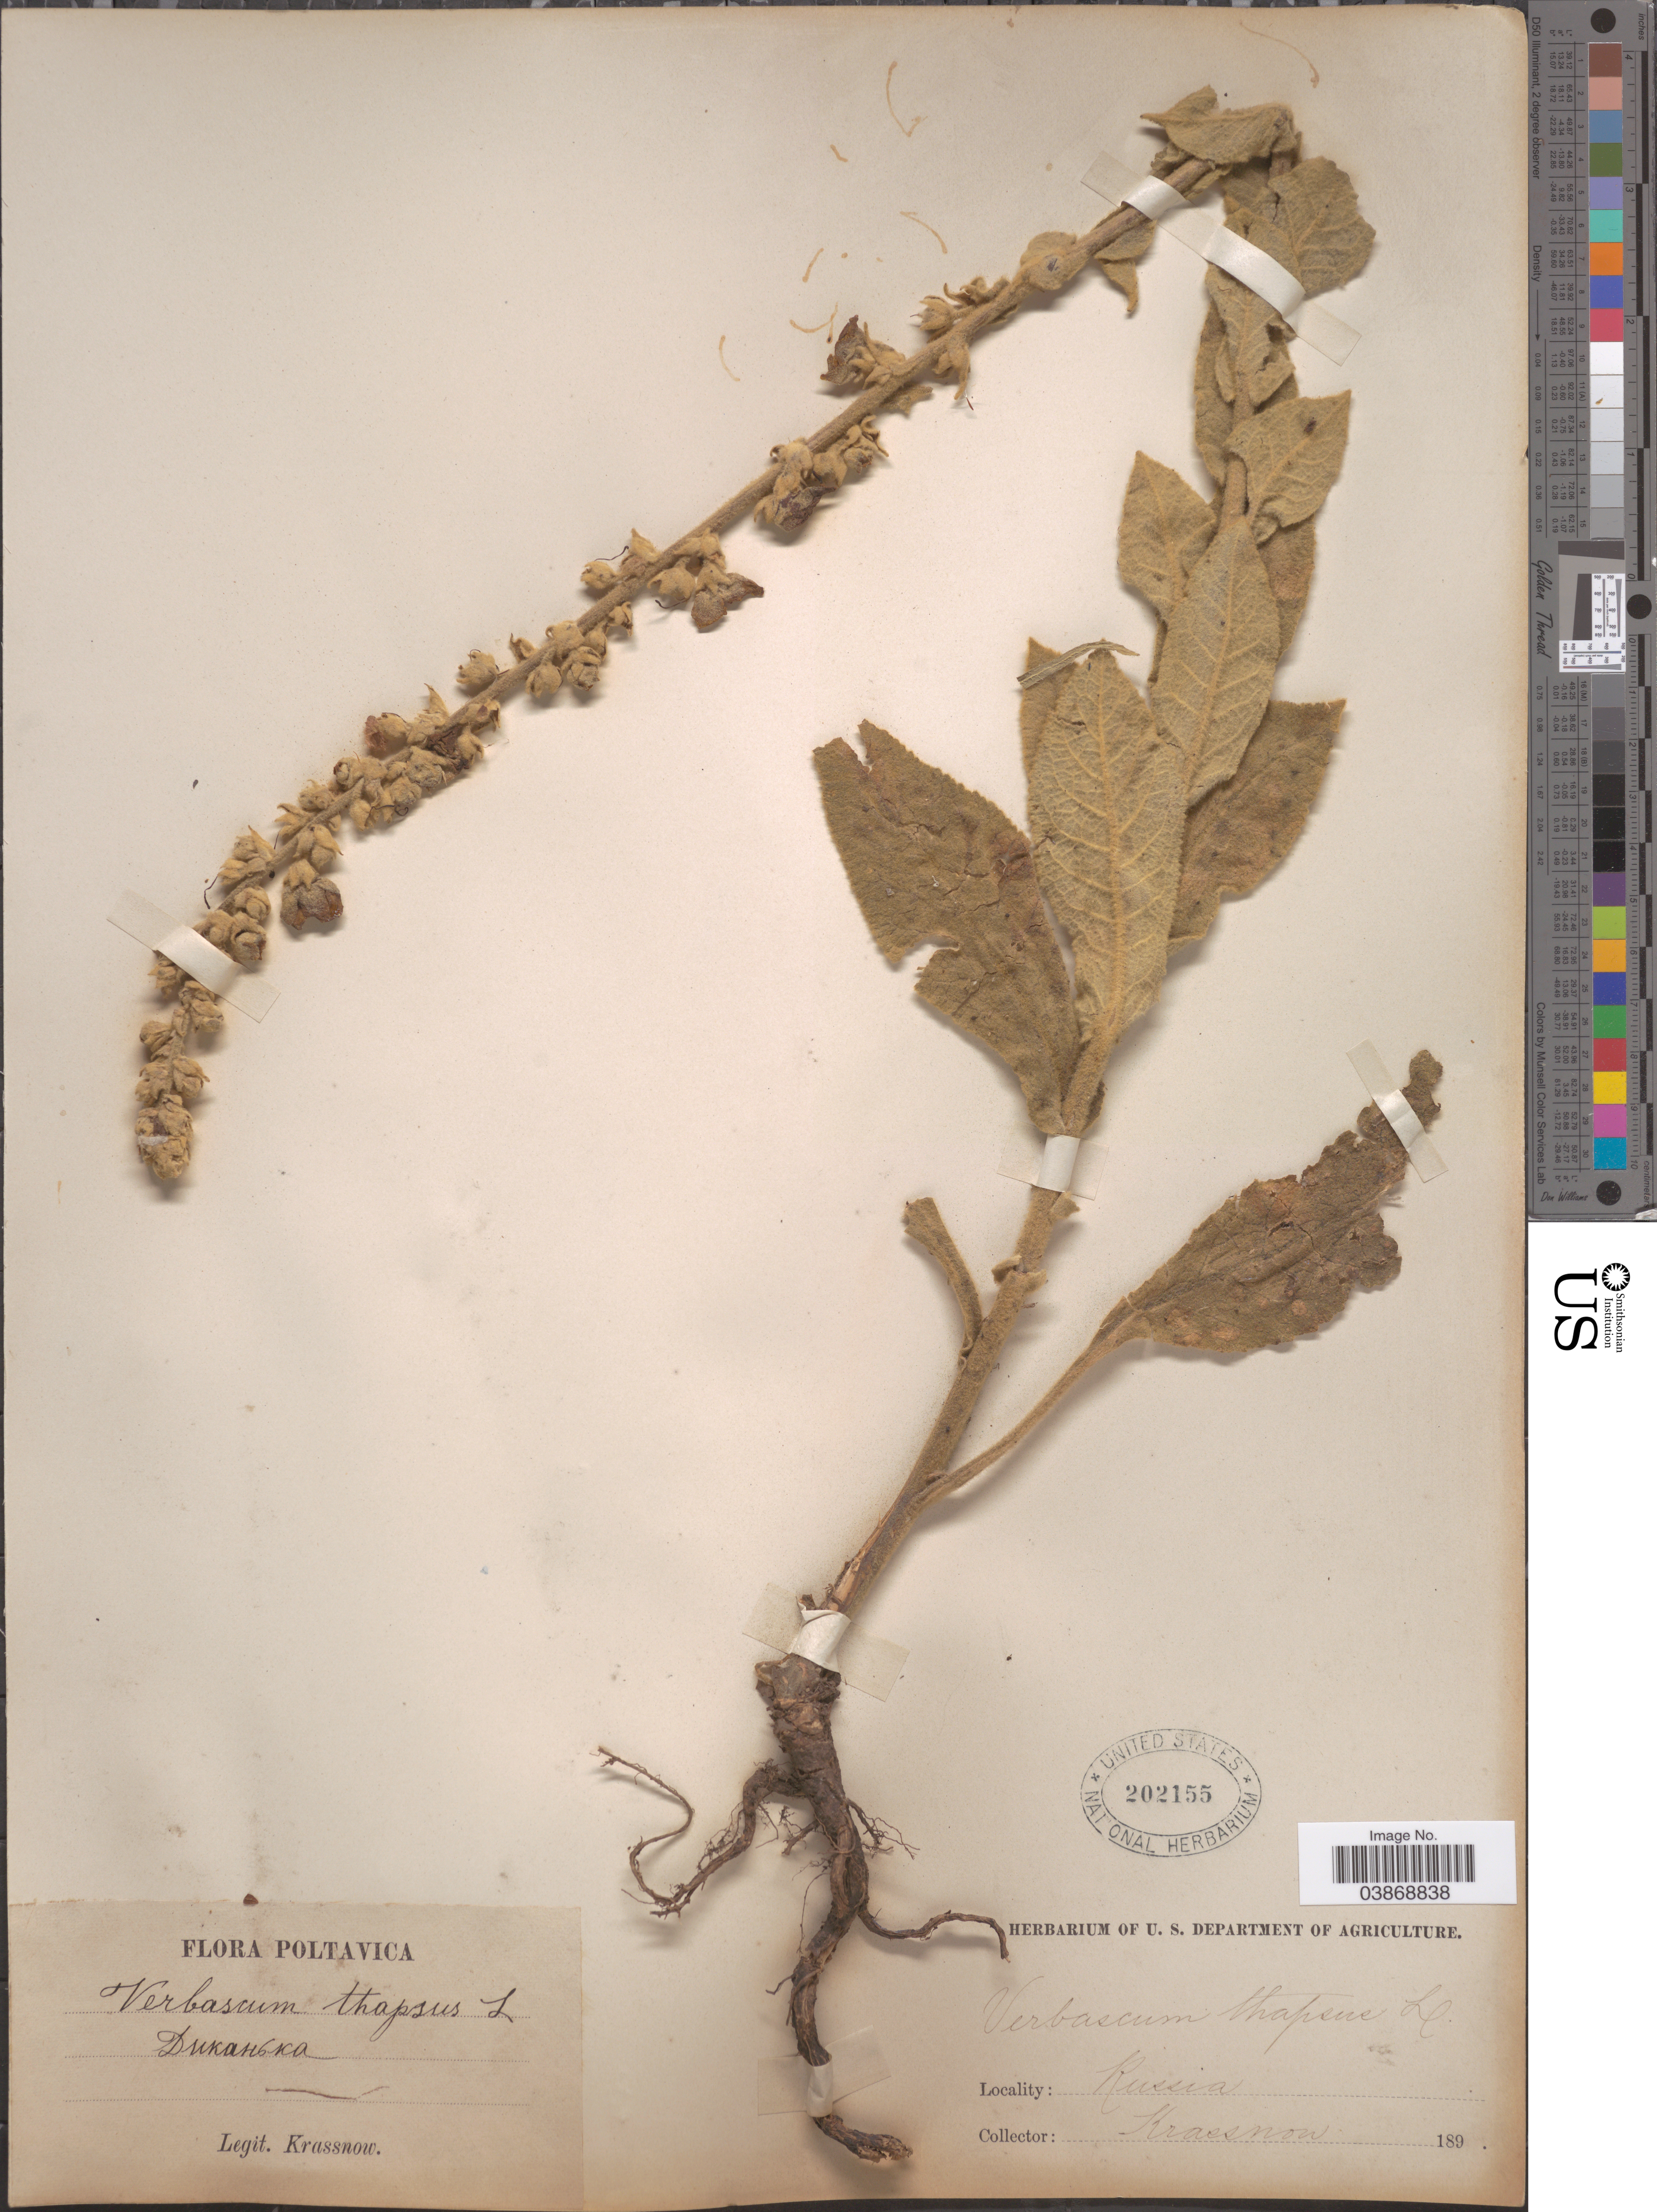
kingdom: Plantae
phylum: Tracheophyta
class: Magnoliopsida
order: Lamiales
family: Scrophulariaceae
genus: Verbascum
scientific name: Verbascum thapsus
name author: L.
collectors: -. Krassnow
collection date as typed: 189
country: Ukraine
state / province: Poltava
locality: Poltavica. Russia.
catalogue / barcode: US 202155